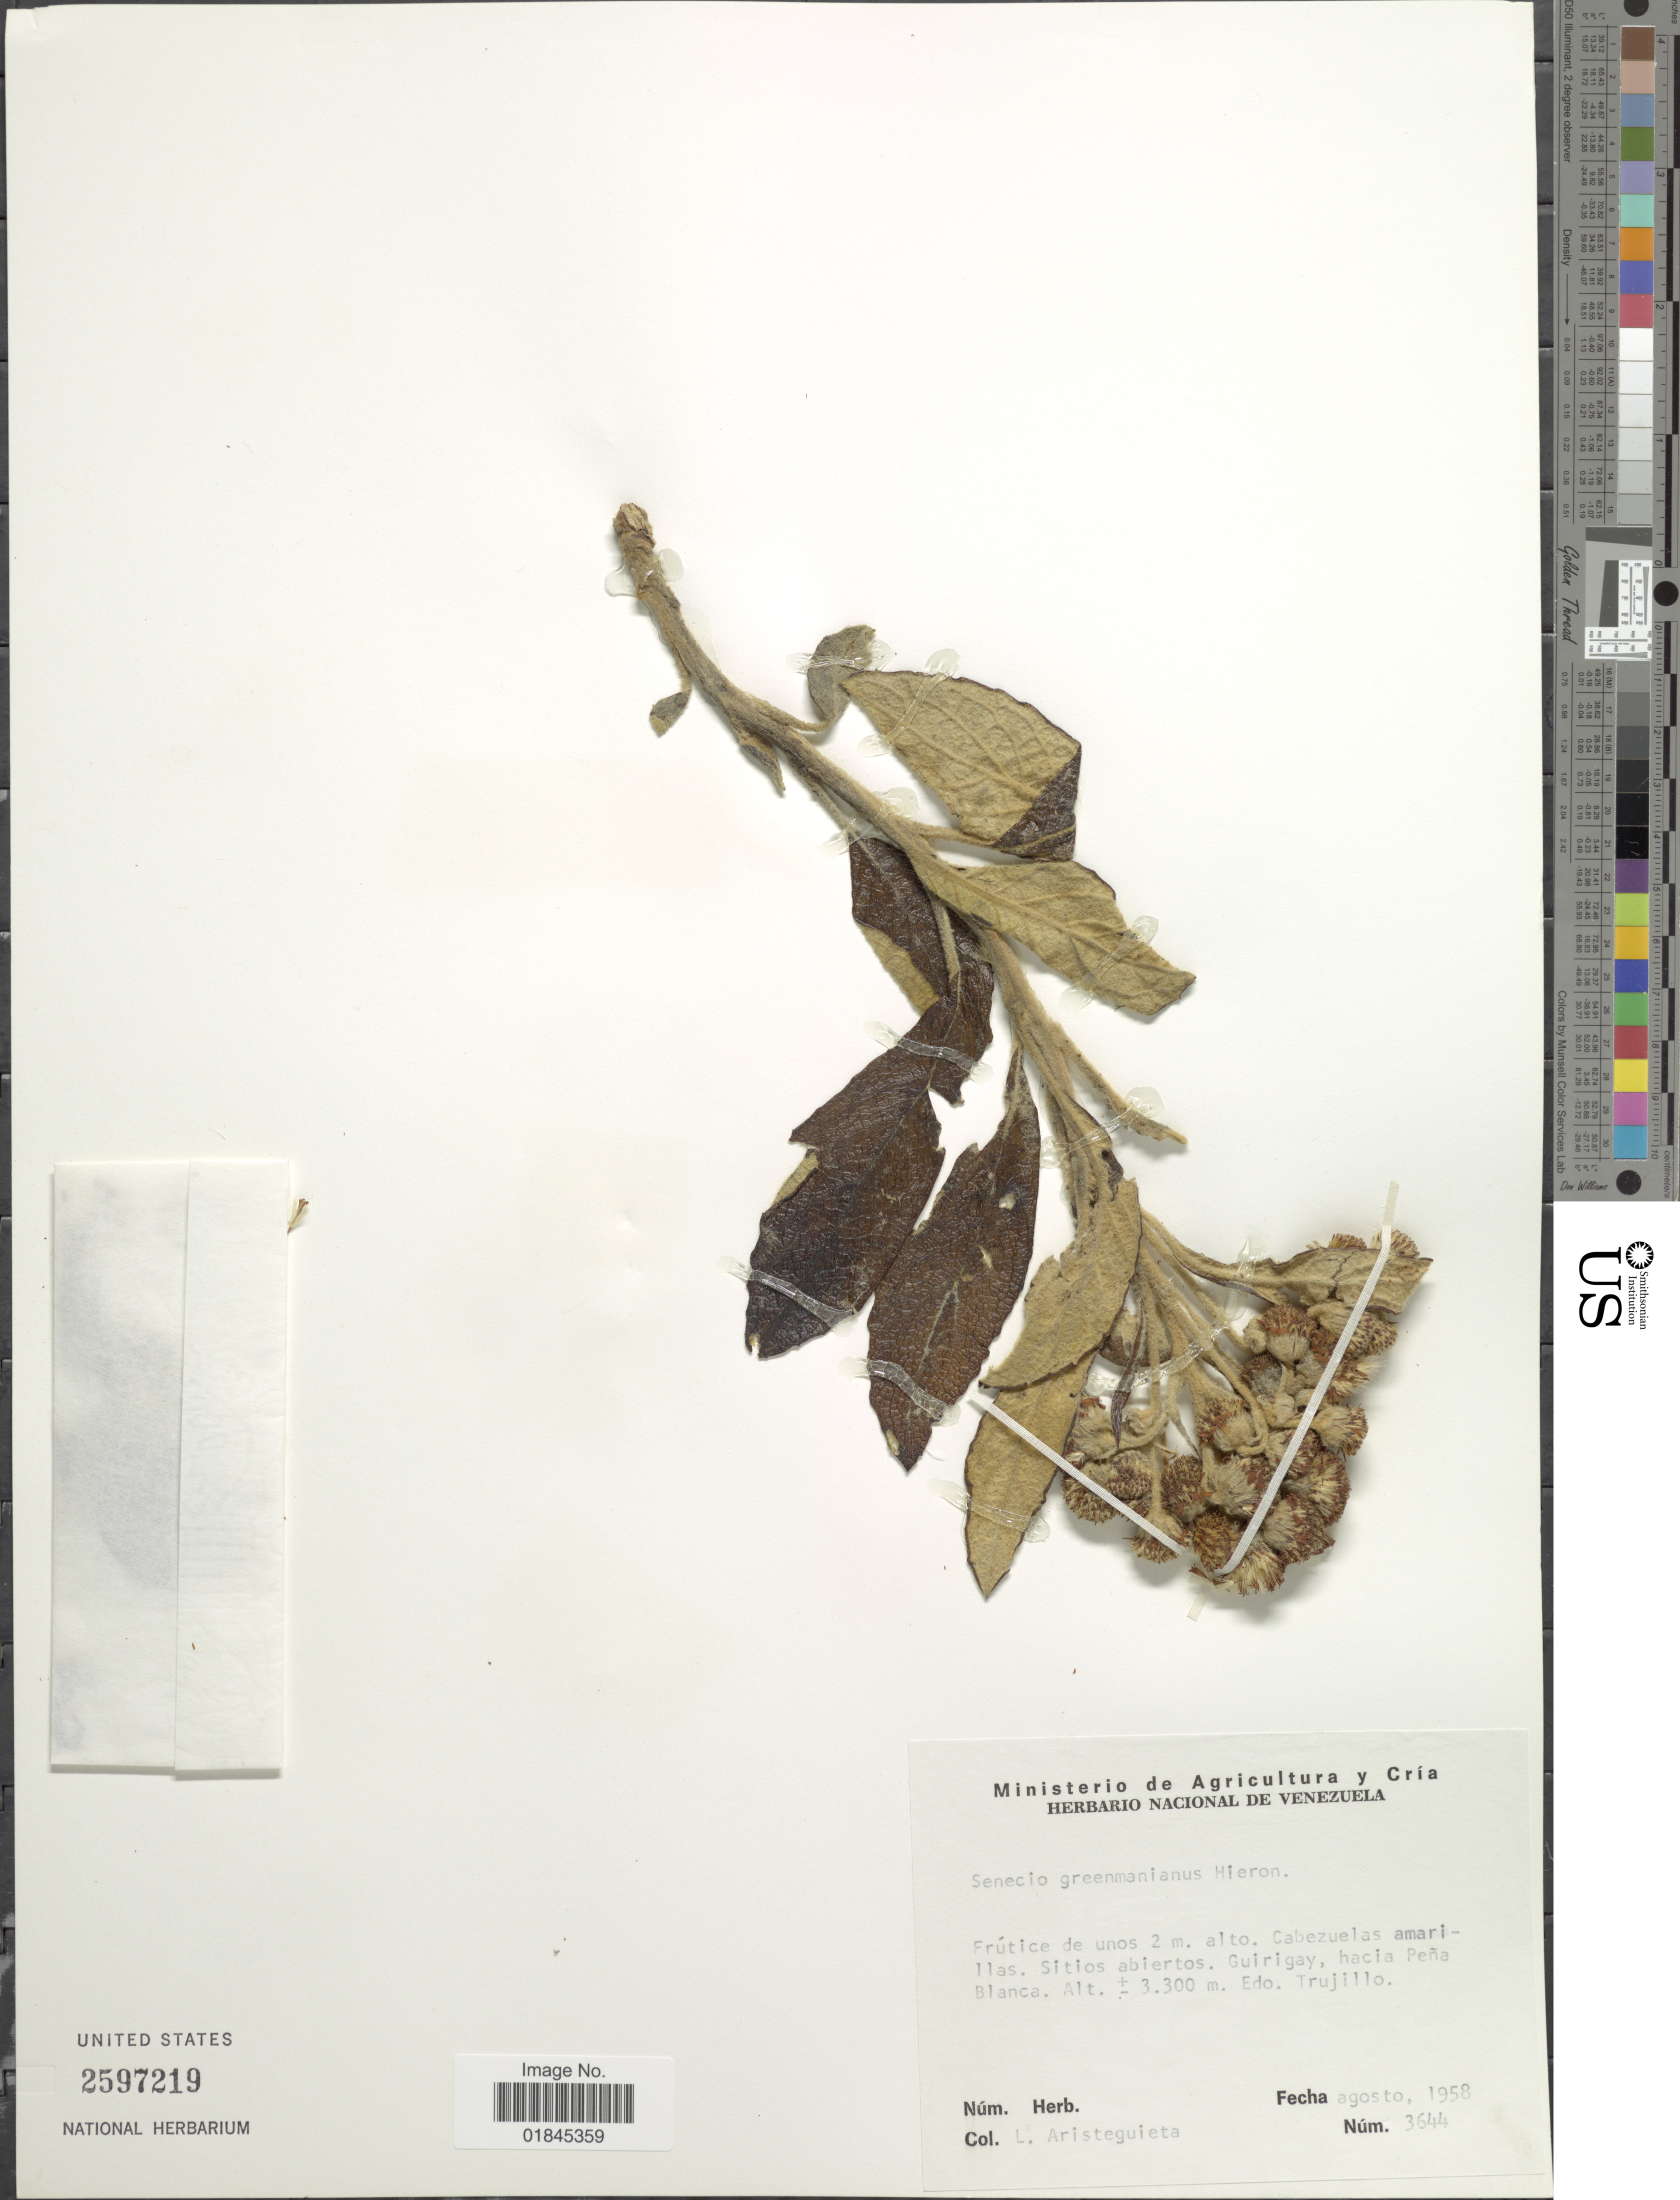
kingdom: Plantae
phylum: Tracheophyta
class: Magnoliopsida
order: Asterales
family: Asteraceae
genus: Pentacalia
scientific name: Pentacalia greenmaniana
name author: (Hieron.) Cuatrec.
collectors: L. Aristeguieta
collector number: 3644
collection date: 1958-08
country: Venezuela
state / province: Trujillo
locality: Guirigay, hacia Peña Blanca. Edo. Trujillo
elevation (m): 3300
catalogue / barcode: US 2597219